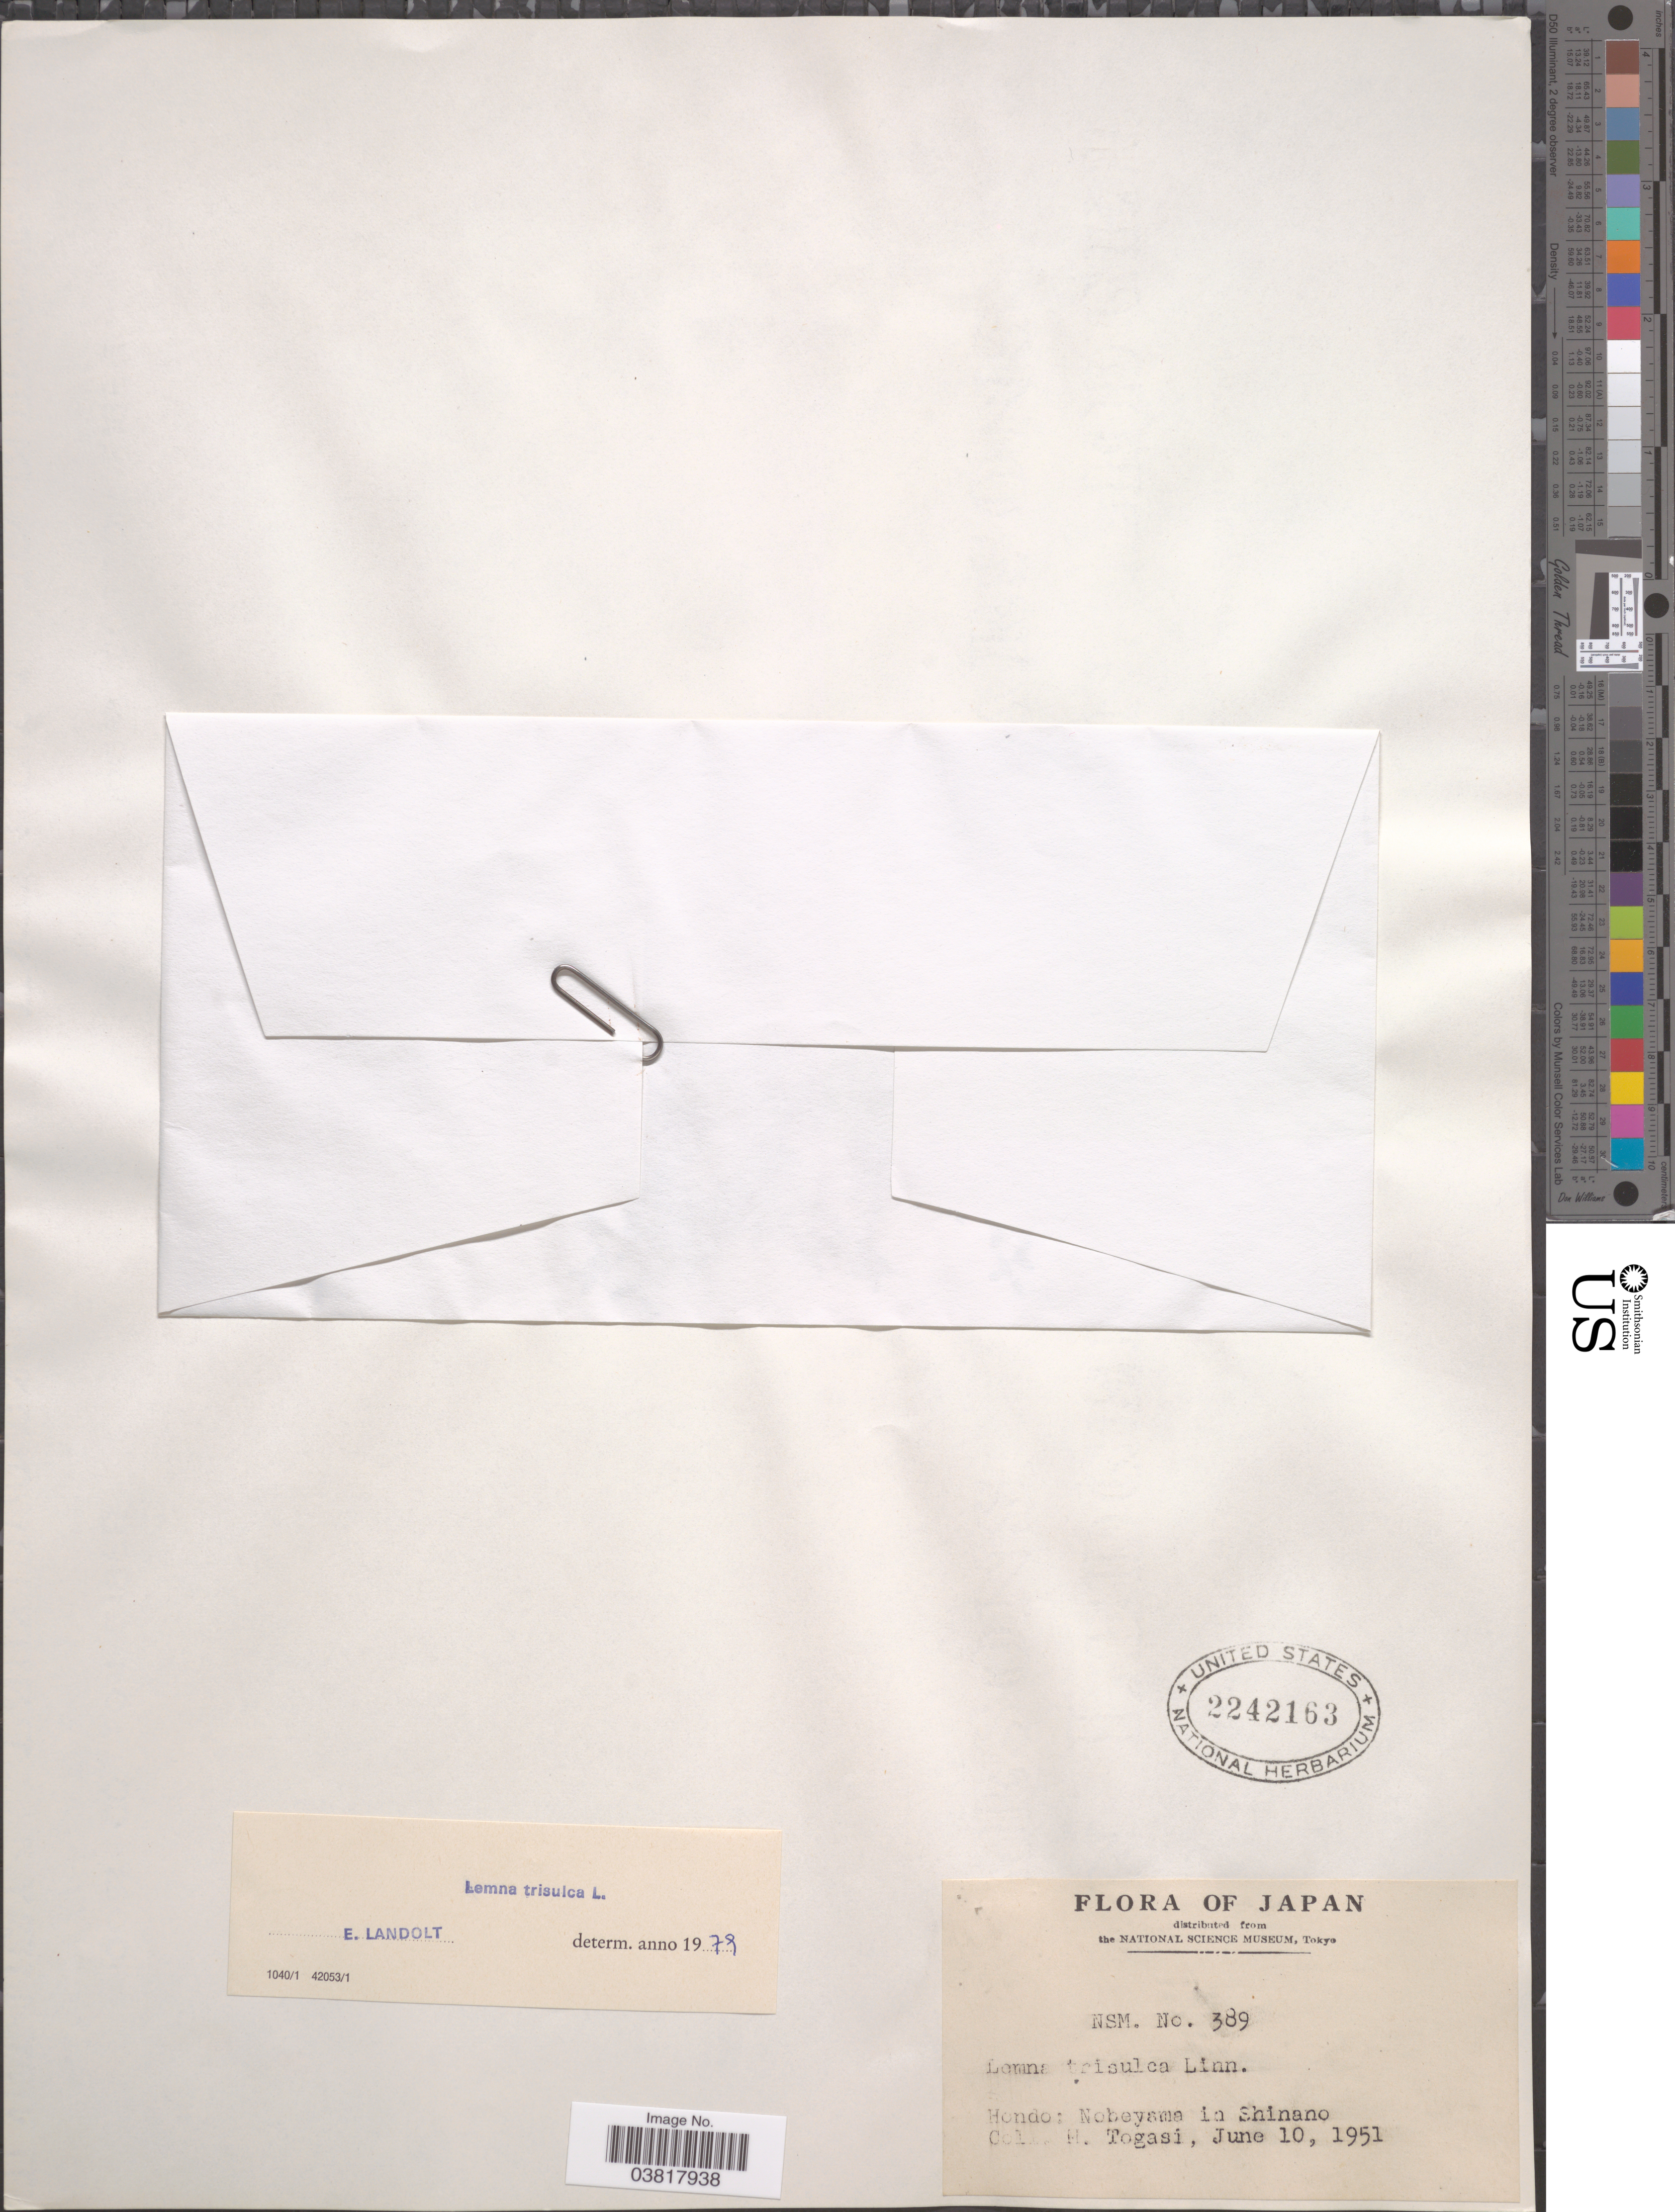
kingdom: Plantae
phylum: Tracheophyta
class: Liliopsida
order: Alismatales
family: Araceae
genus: Lemna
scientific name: Lemna trisulca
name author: L.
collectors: M. Togasi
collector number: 389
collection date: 1951-06-10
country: Japan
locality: Hondo: Nobeyama in Shinano.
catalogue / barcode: US 2242163